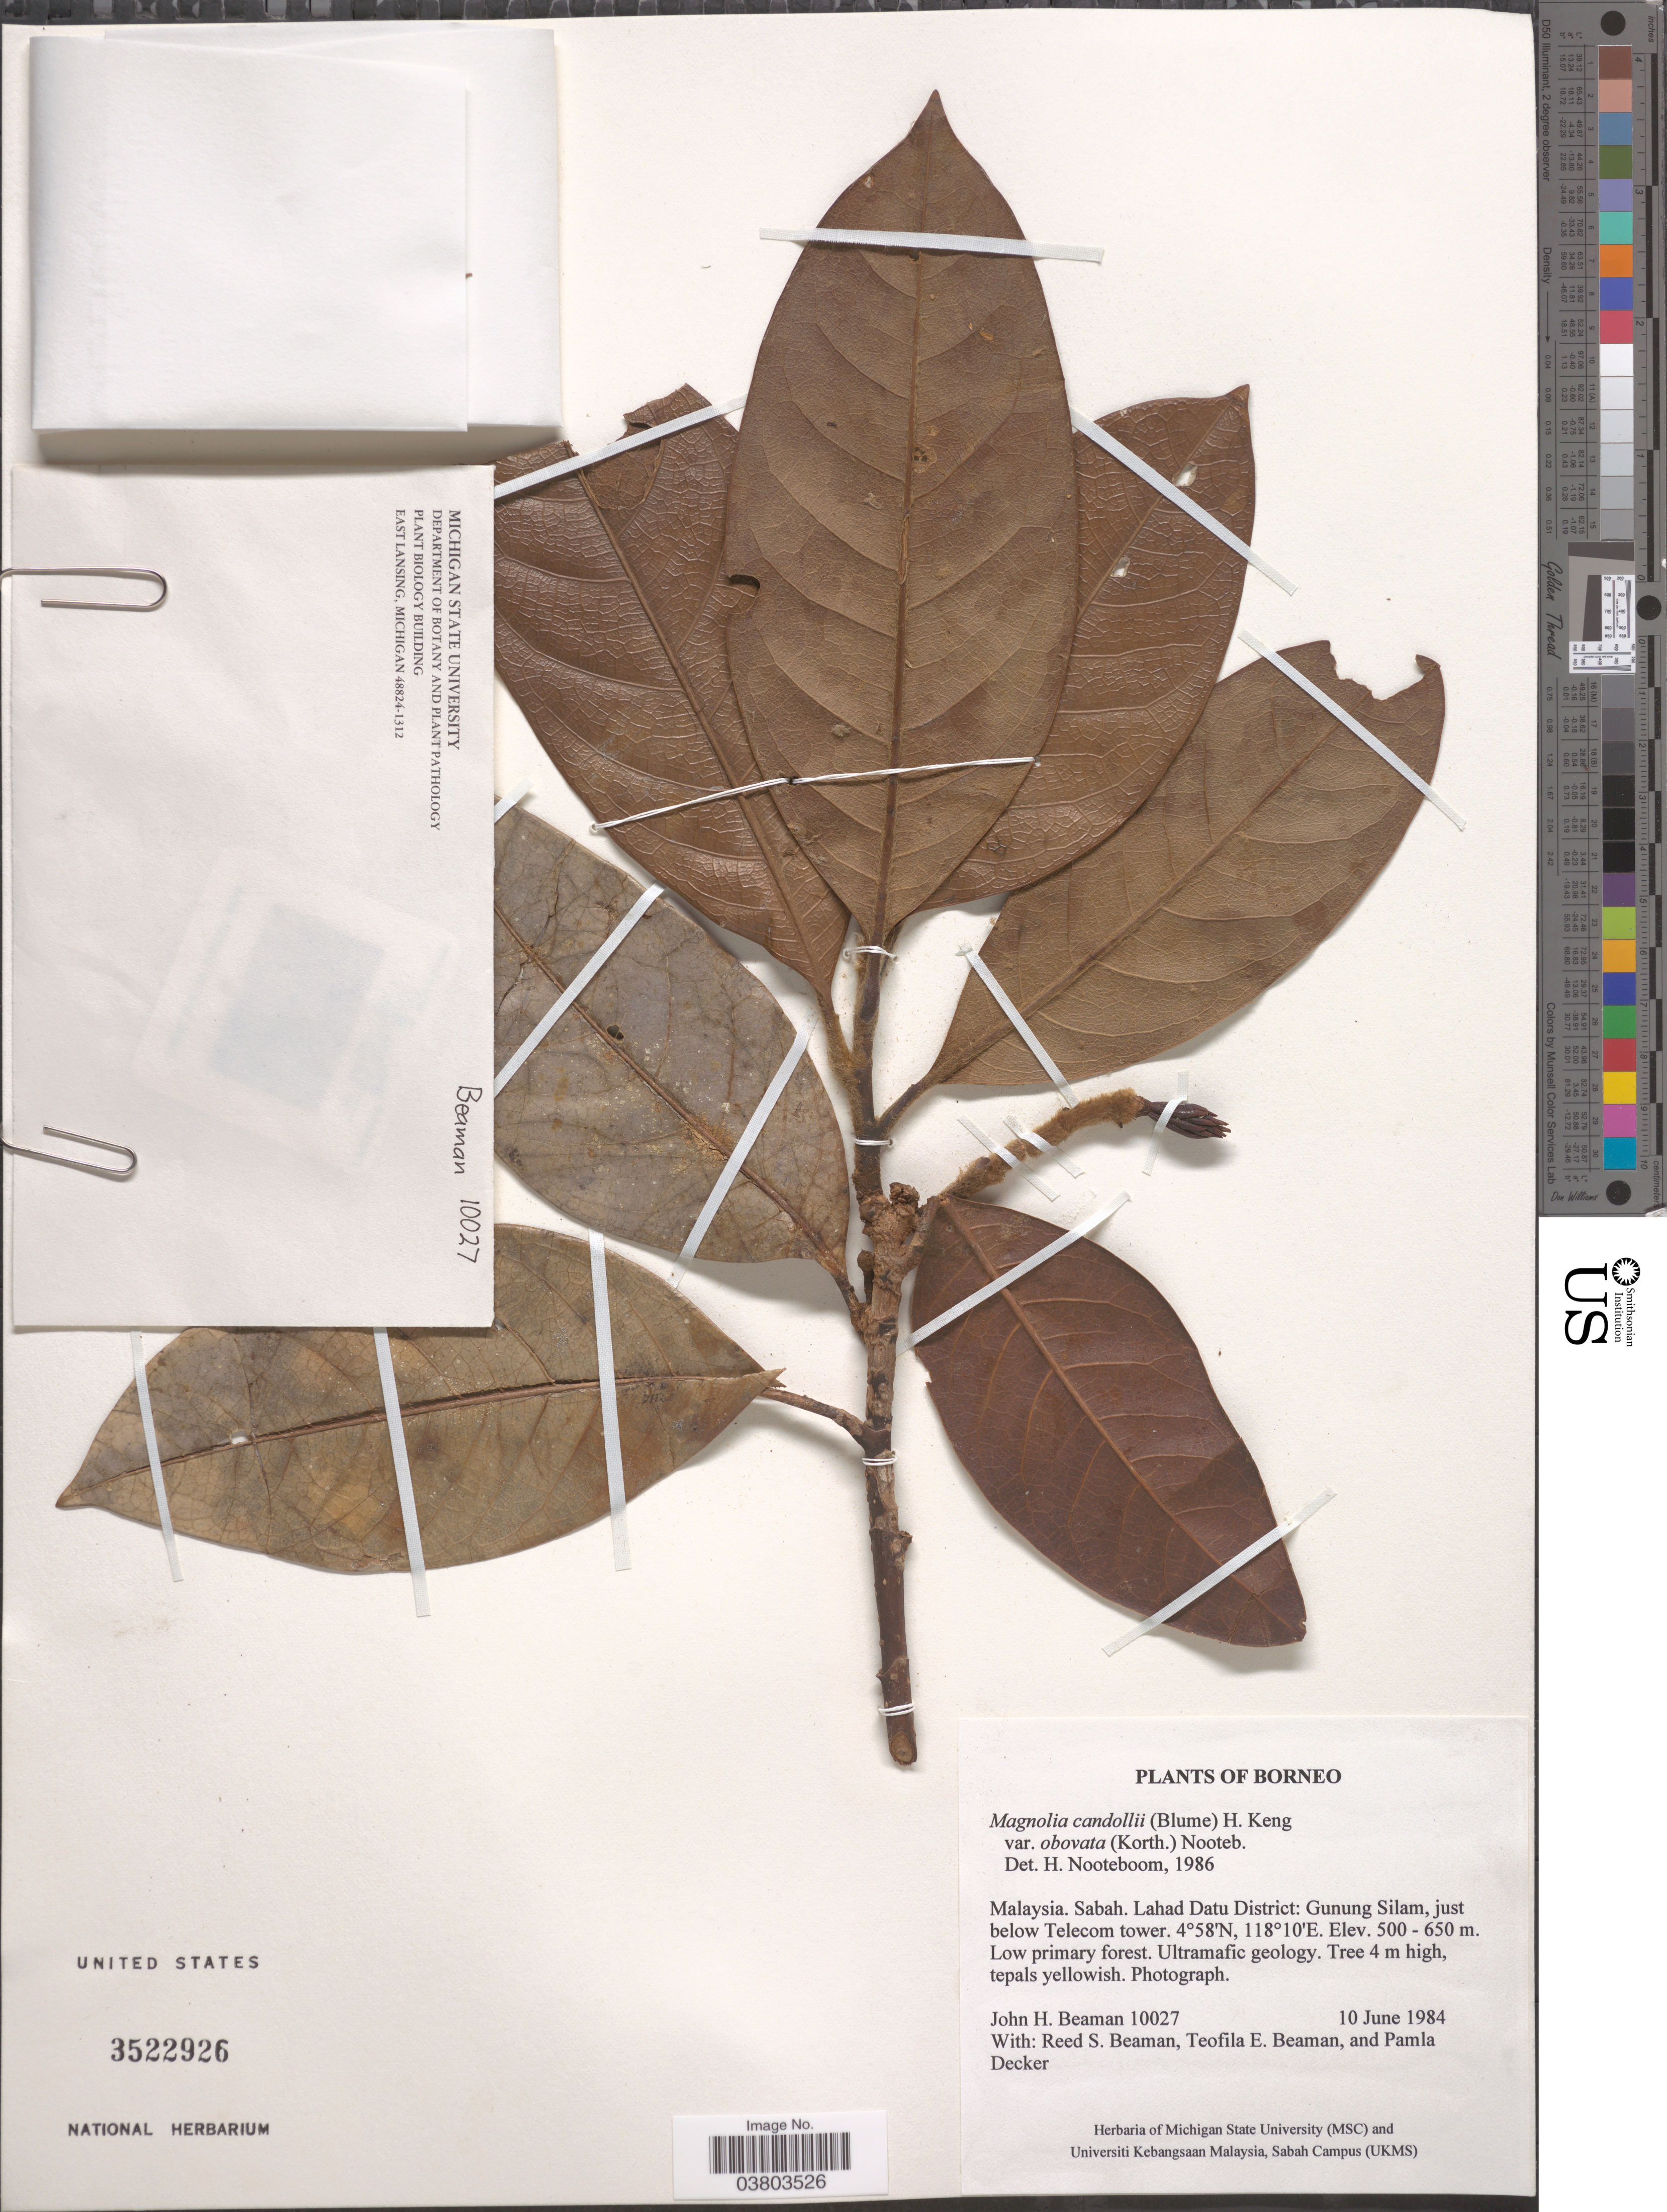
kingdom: Plantae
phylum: Tracheophyta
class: Magnoliopsida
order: Magnoliales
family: Magnoliaceae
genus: Magnolia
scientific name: Magnolia candollei var. obovata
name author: (Korth.) Noot.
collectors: J. H. Beaman, R. S. Beaman, T. E. Beaman & P. Decker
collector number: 10027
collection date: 1984-06-10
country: Malaysia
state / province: Sabah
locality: Borneo. Lahad Datu District: Gunung Silam, just below Telecom tower.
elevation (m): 500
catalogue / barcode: US 3522926